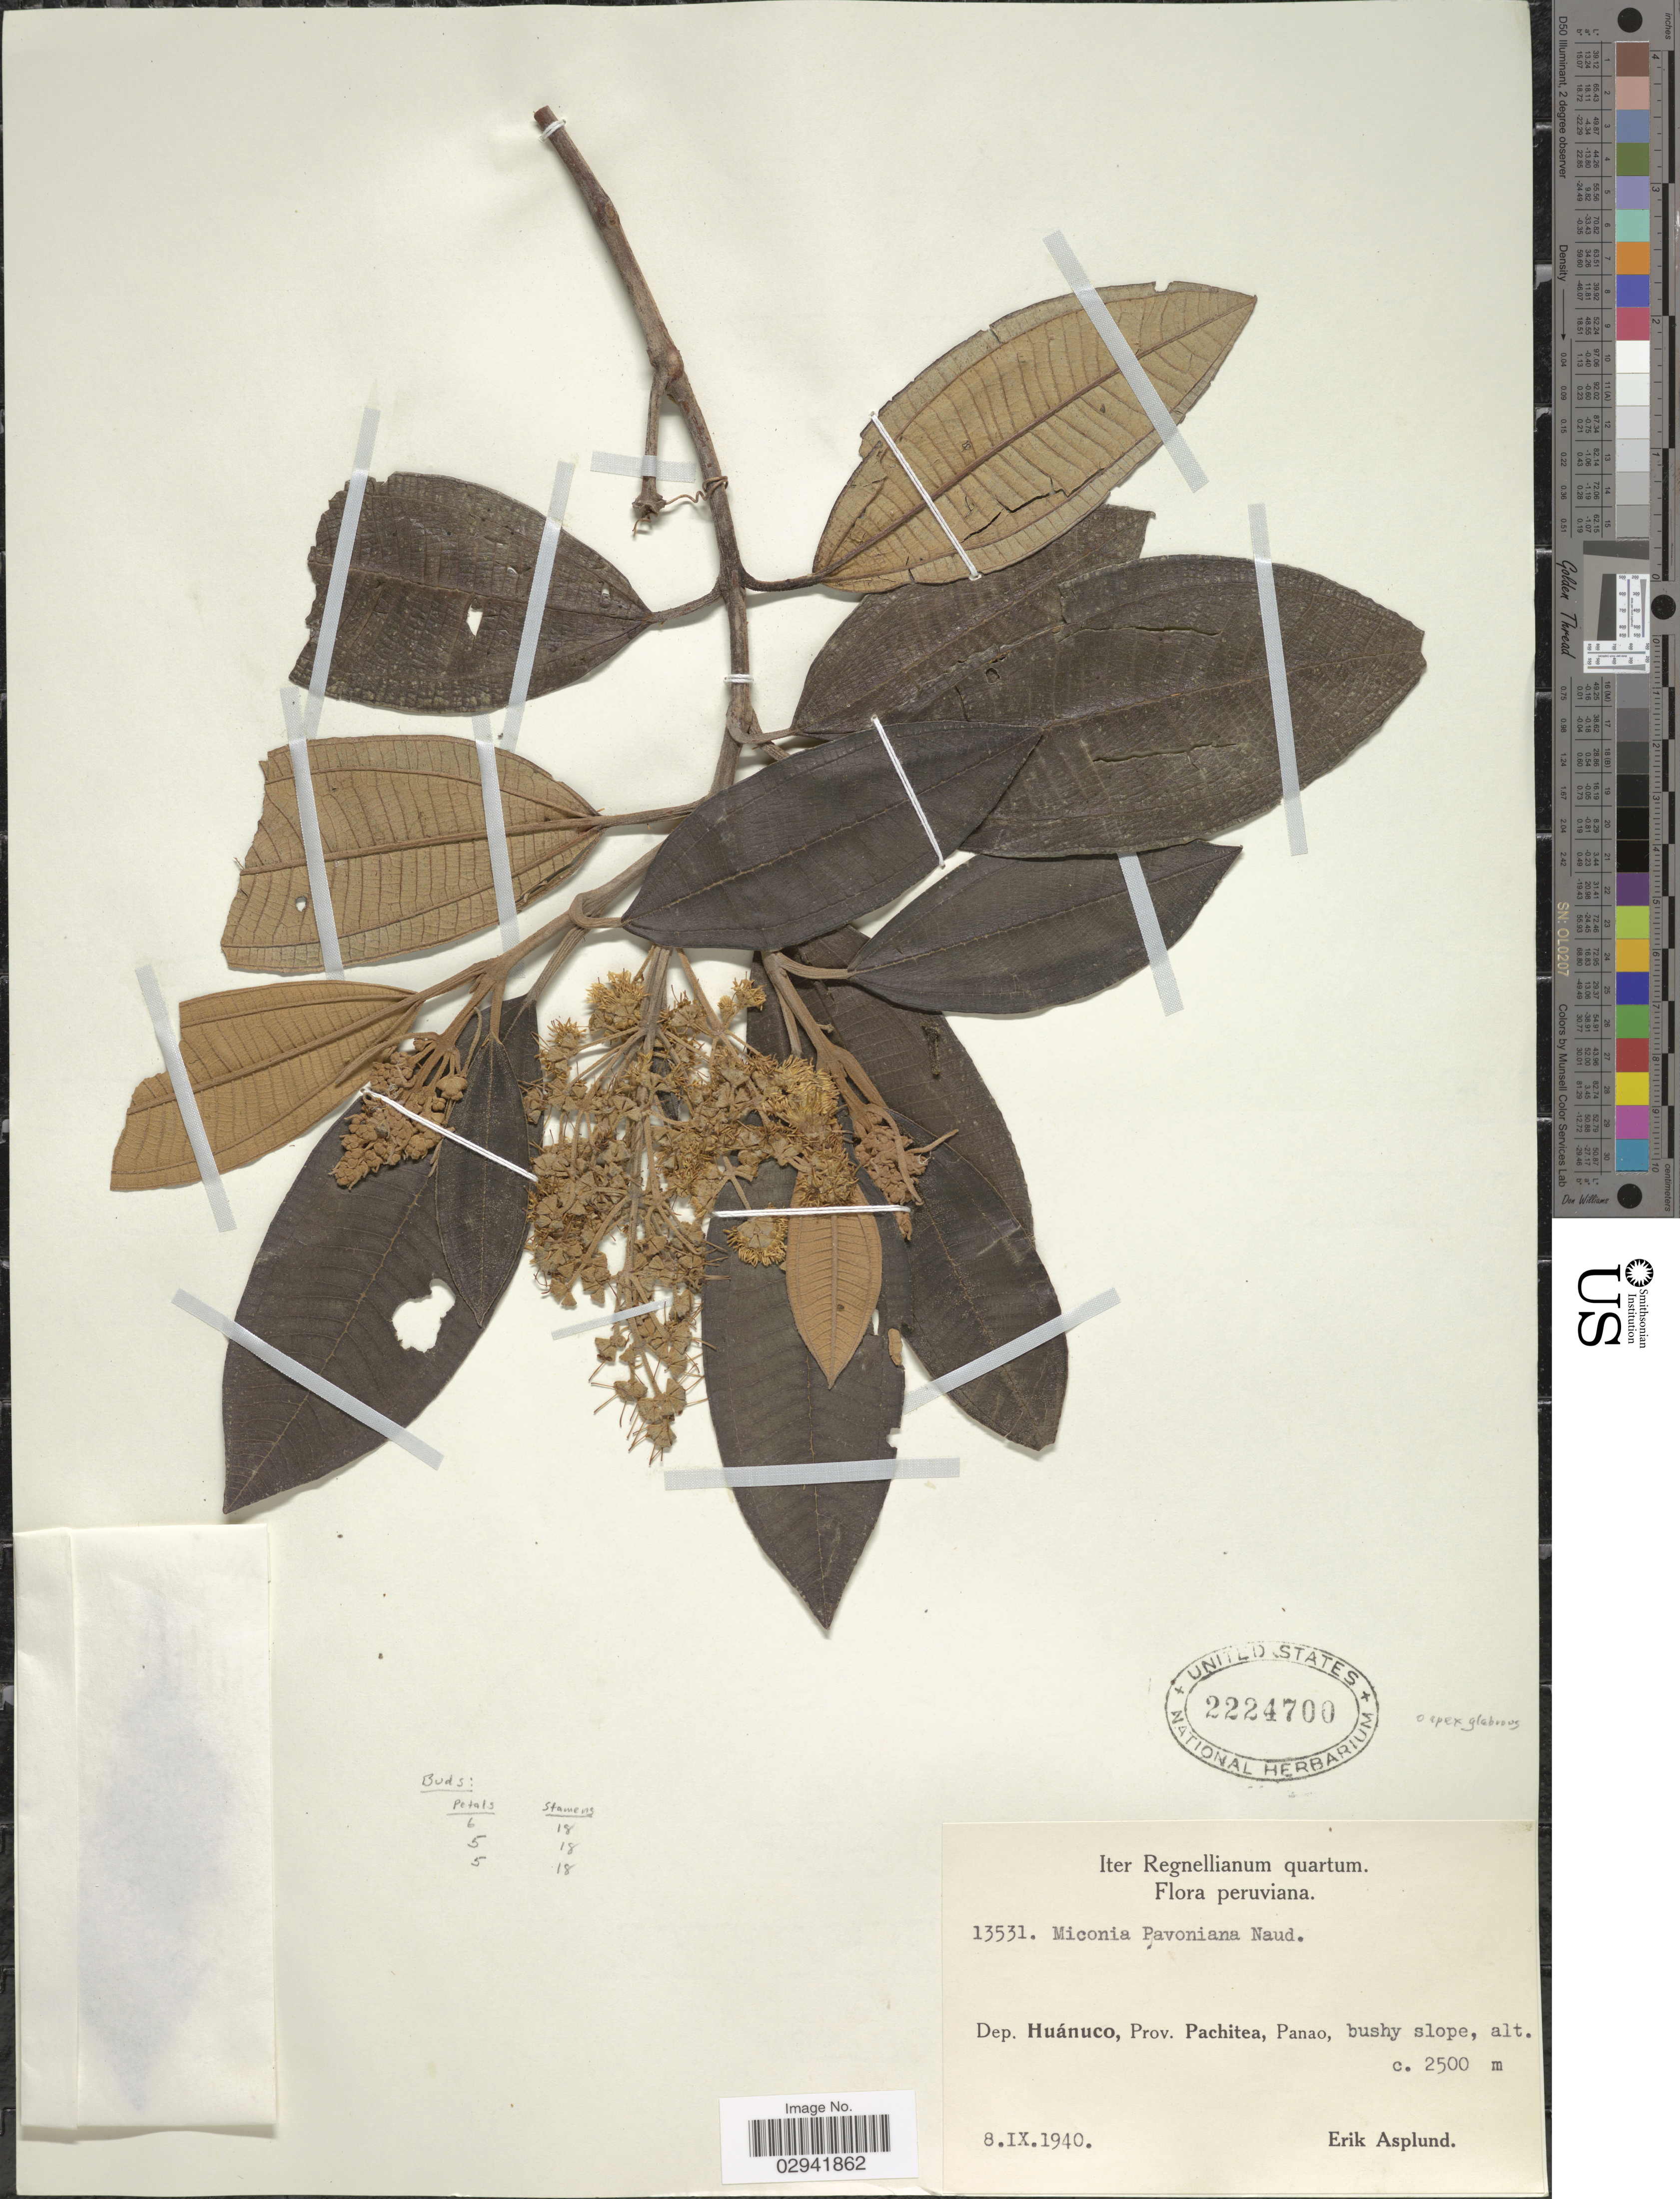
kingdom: Plantae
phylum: Tracheophyta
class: Magnoliopsida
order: Myrtales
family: Melastomataceae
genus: Miconia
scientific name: Miconia pavoniana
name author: Naudin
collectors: E. Asplund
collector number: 13531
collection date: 1940-09-08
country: Peru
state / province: Huánuco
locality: Dep. Huánuco, Prov. Pachitea, Panao.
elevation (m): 2500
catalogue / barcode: US 2224700